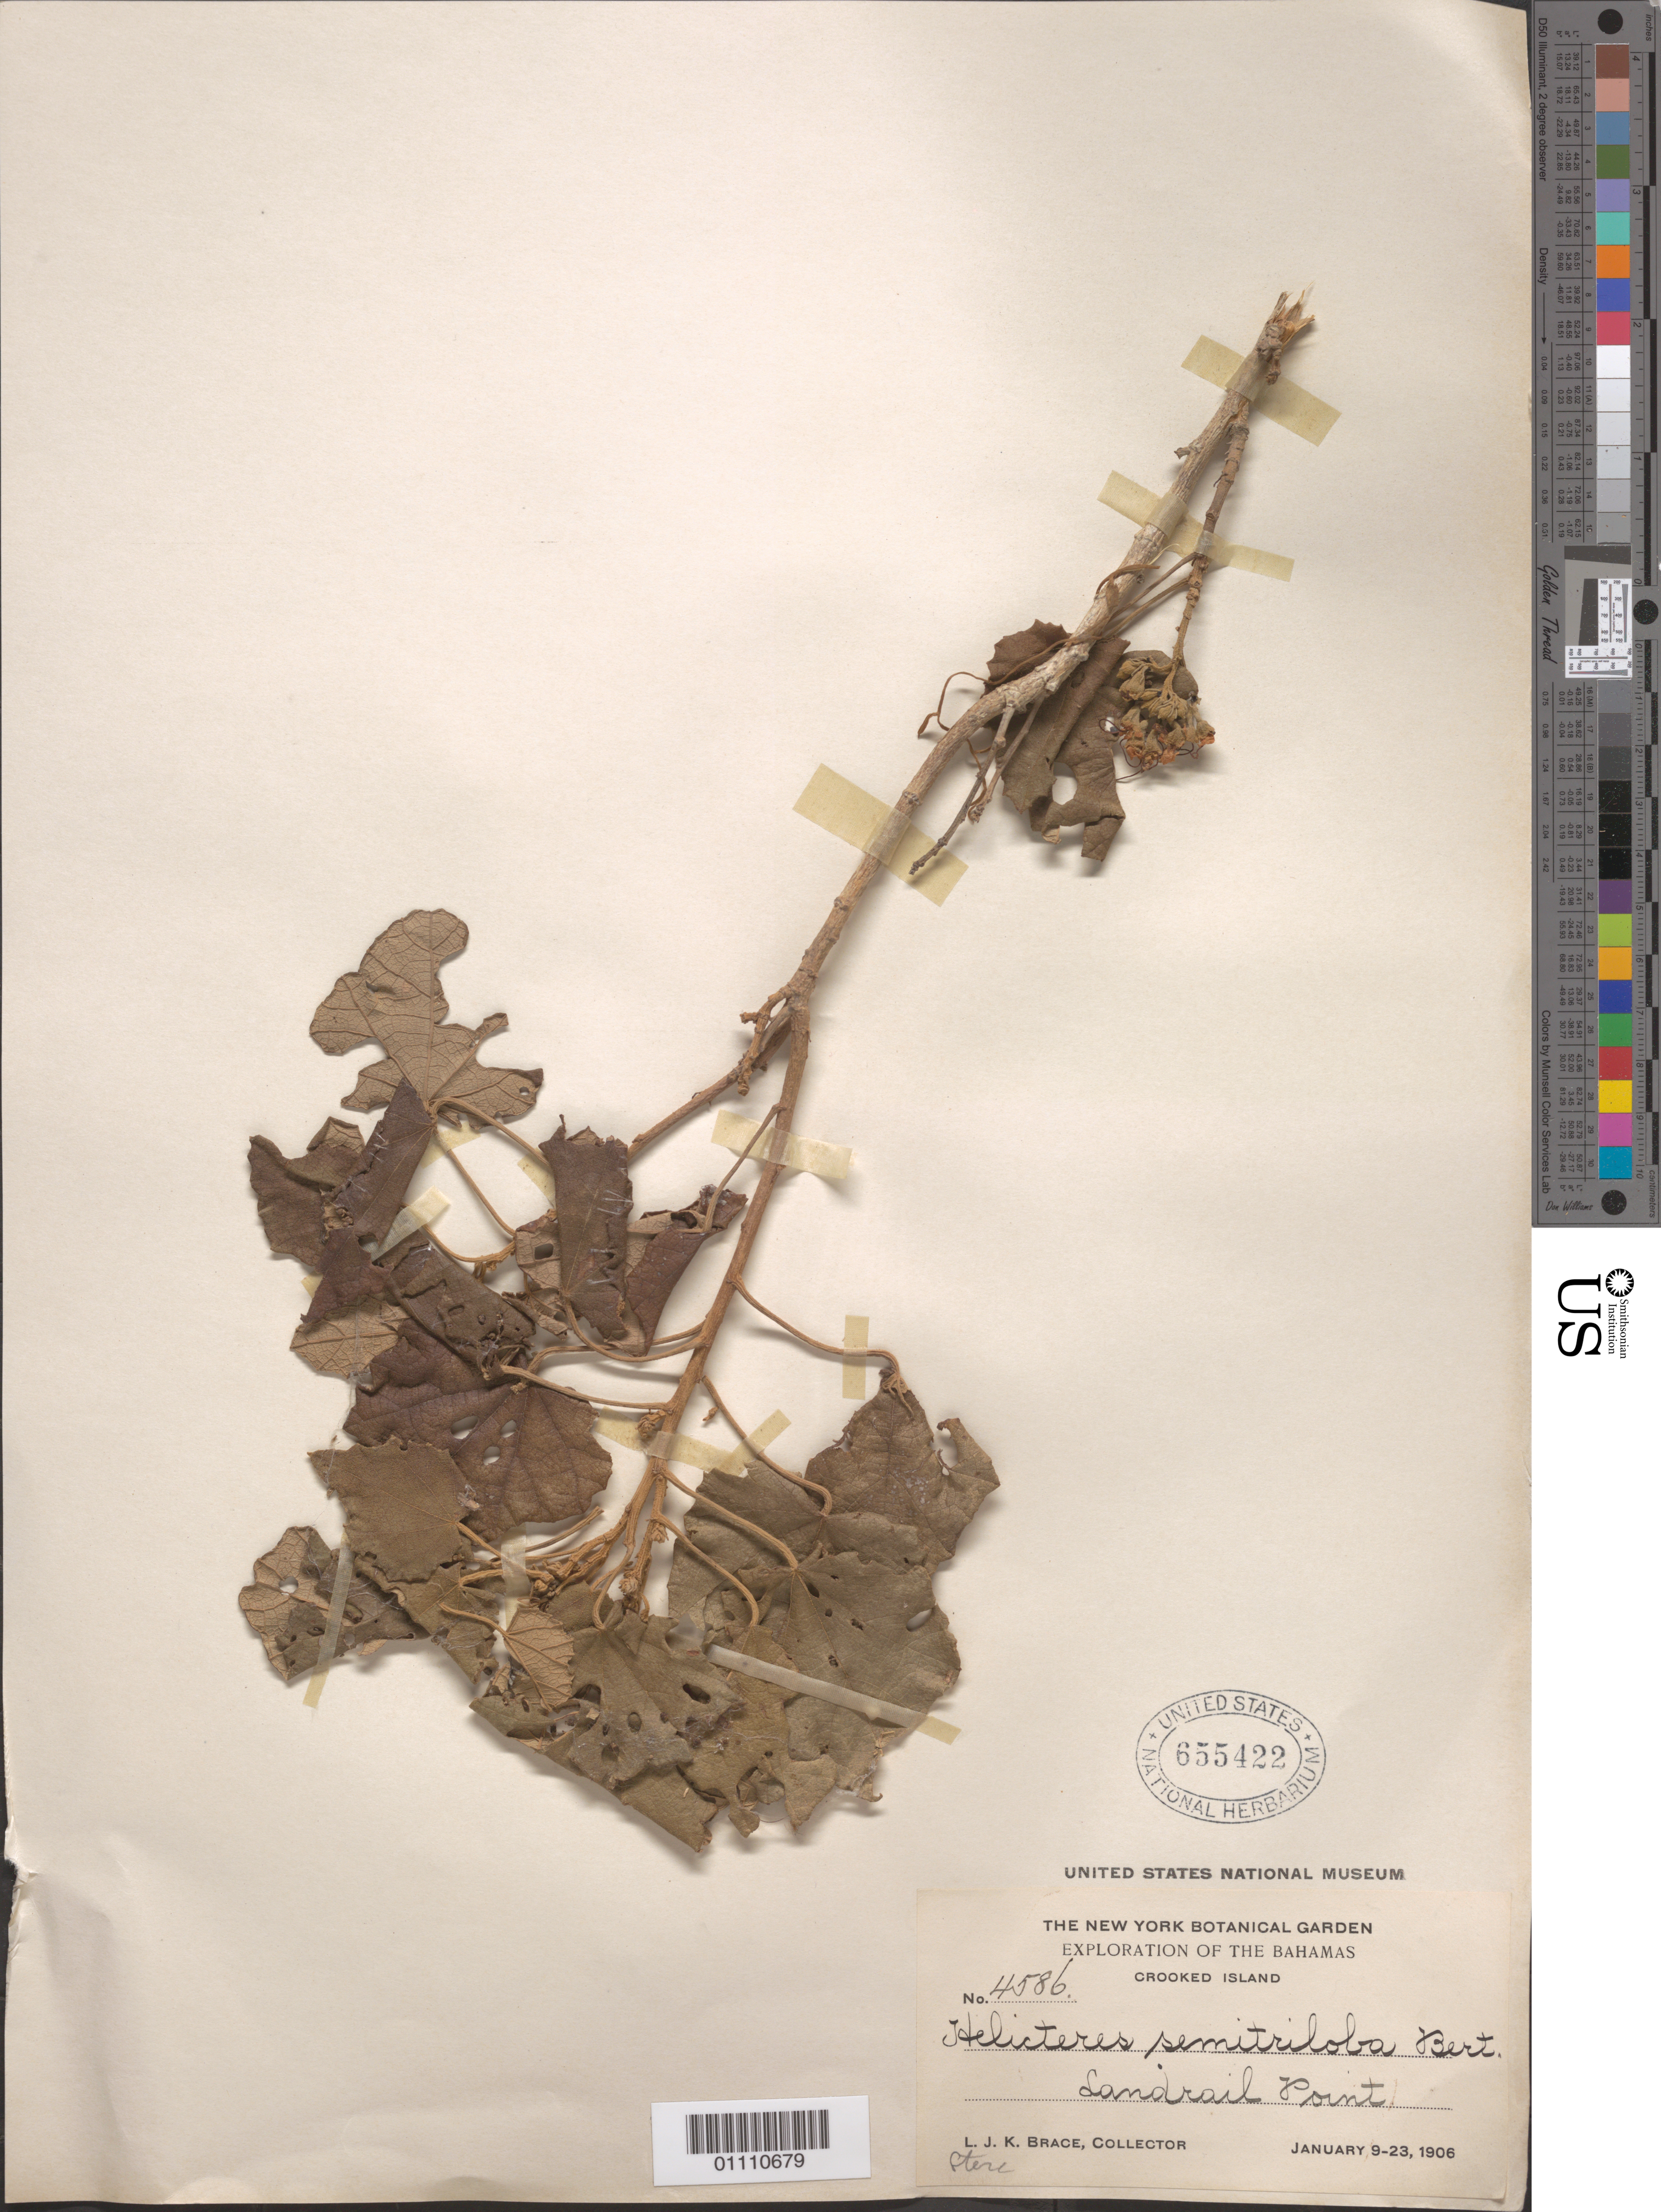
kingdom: Plantae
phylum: Tracheophyta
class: Magnoliopsida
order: Malvales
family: Malvaceae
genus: Helicteres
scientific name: Helicteres semitriloba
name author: Bertero ex DC.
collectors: L. J. K. Brace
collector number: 4586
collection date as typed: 09 Jan 1906 to 23 Jan 1906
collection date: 1906-01-09/1906-01-23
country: Bahamas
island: Crooked I.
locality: Landrail Point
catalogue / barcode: US 655422